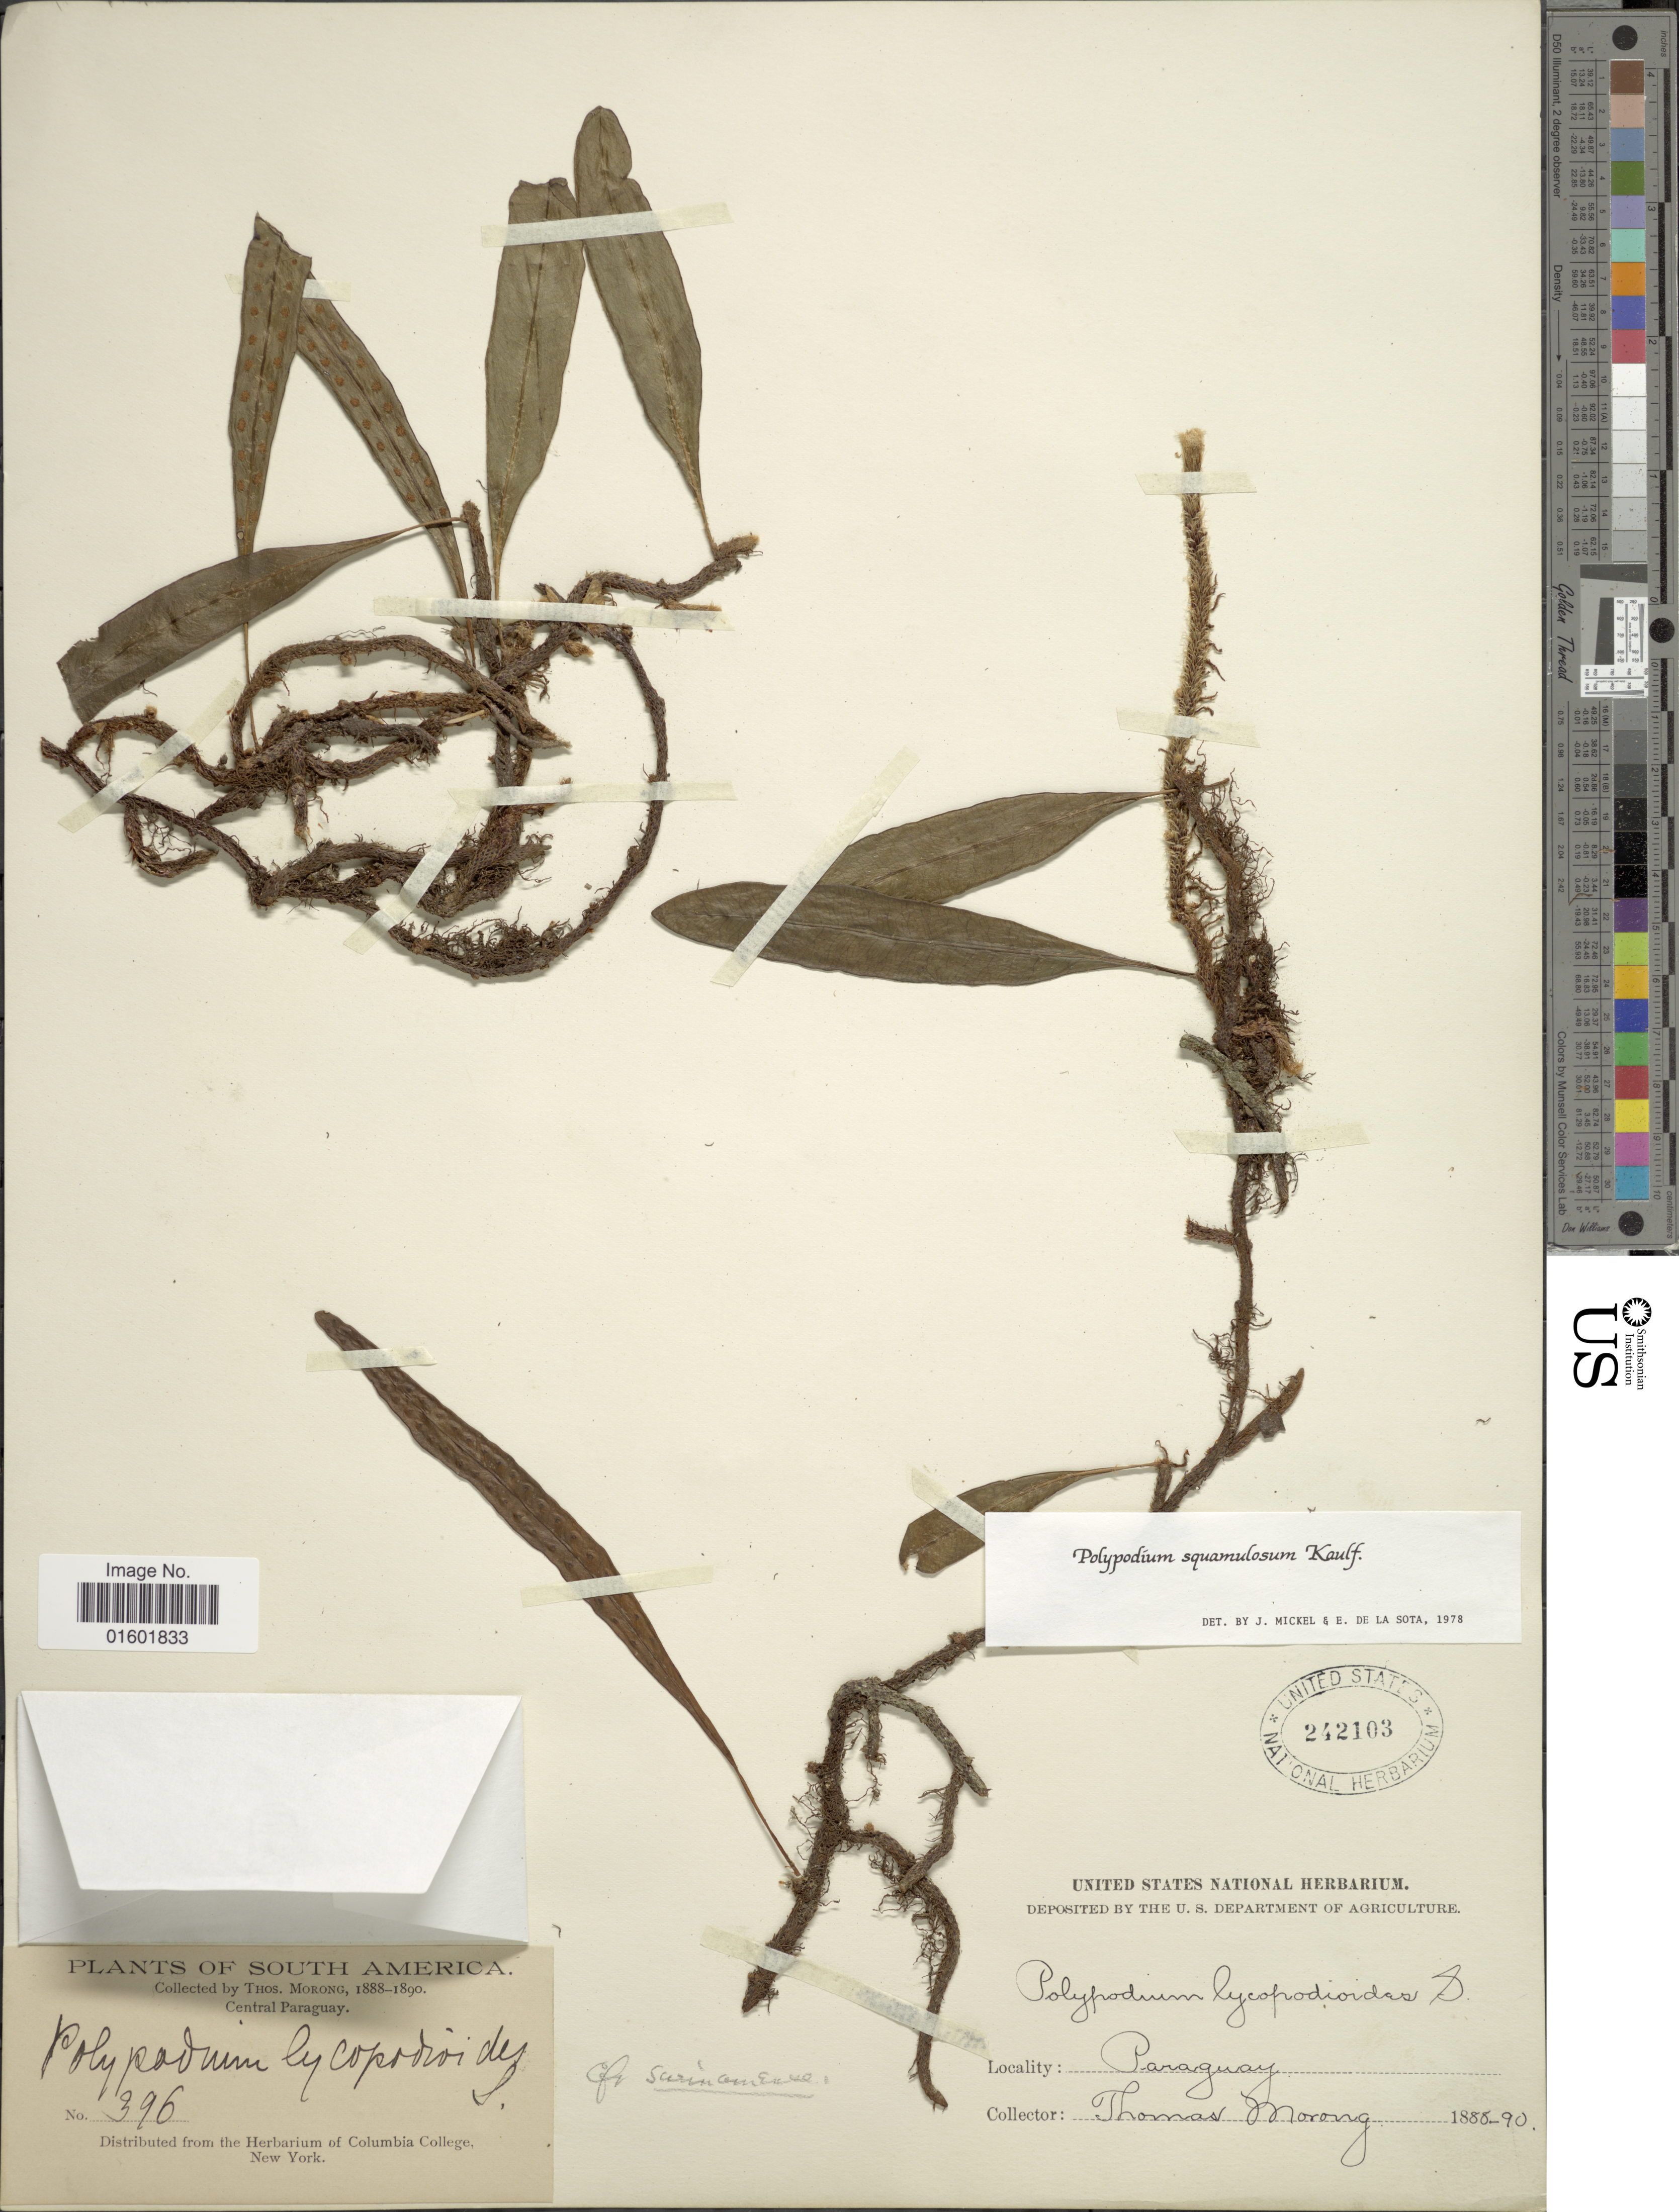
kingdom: Plantae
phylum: Tracheophyta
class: Polypodiopsida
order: Polypodiales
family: Polypodiaceae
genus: Microgramma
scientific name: Microgramma squamulosa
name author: (Kaulf.) Sota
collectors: ex herb. T. Morong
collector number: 396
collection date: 1880/1890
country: Paraguay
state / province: Central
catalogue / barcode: US 242103